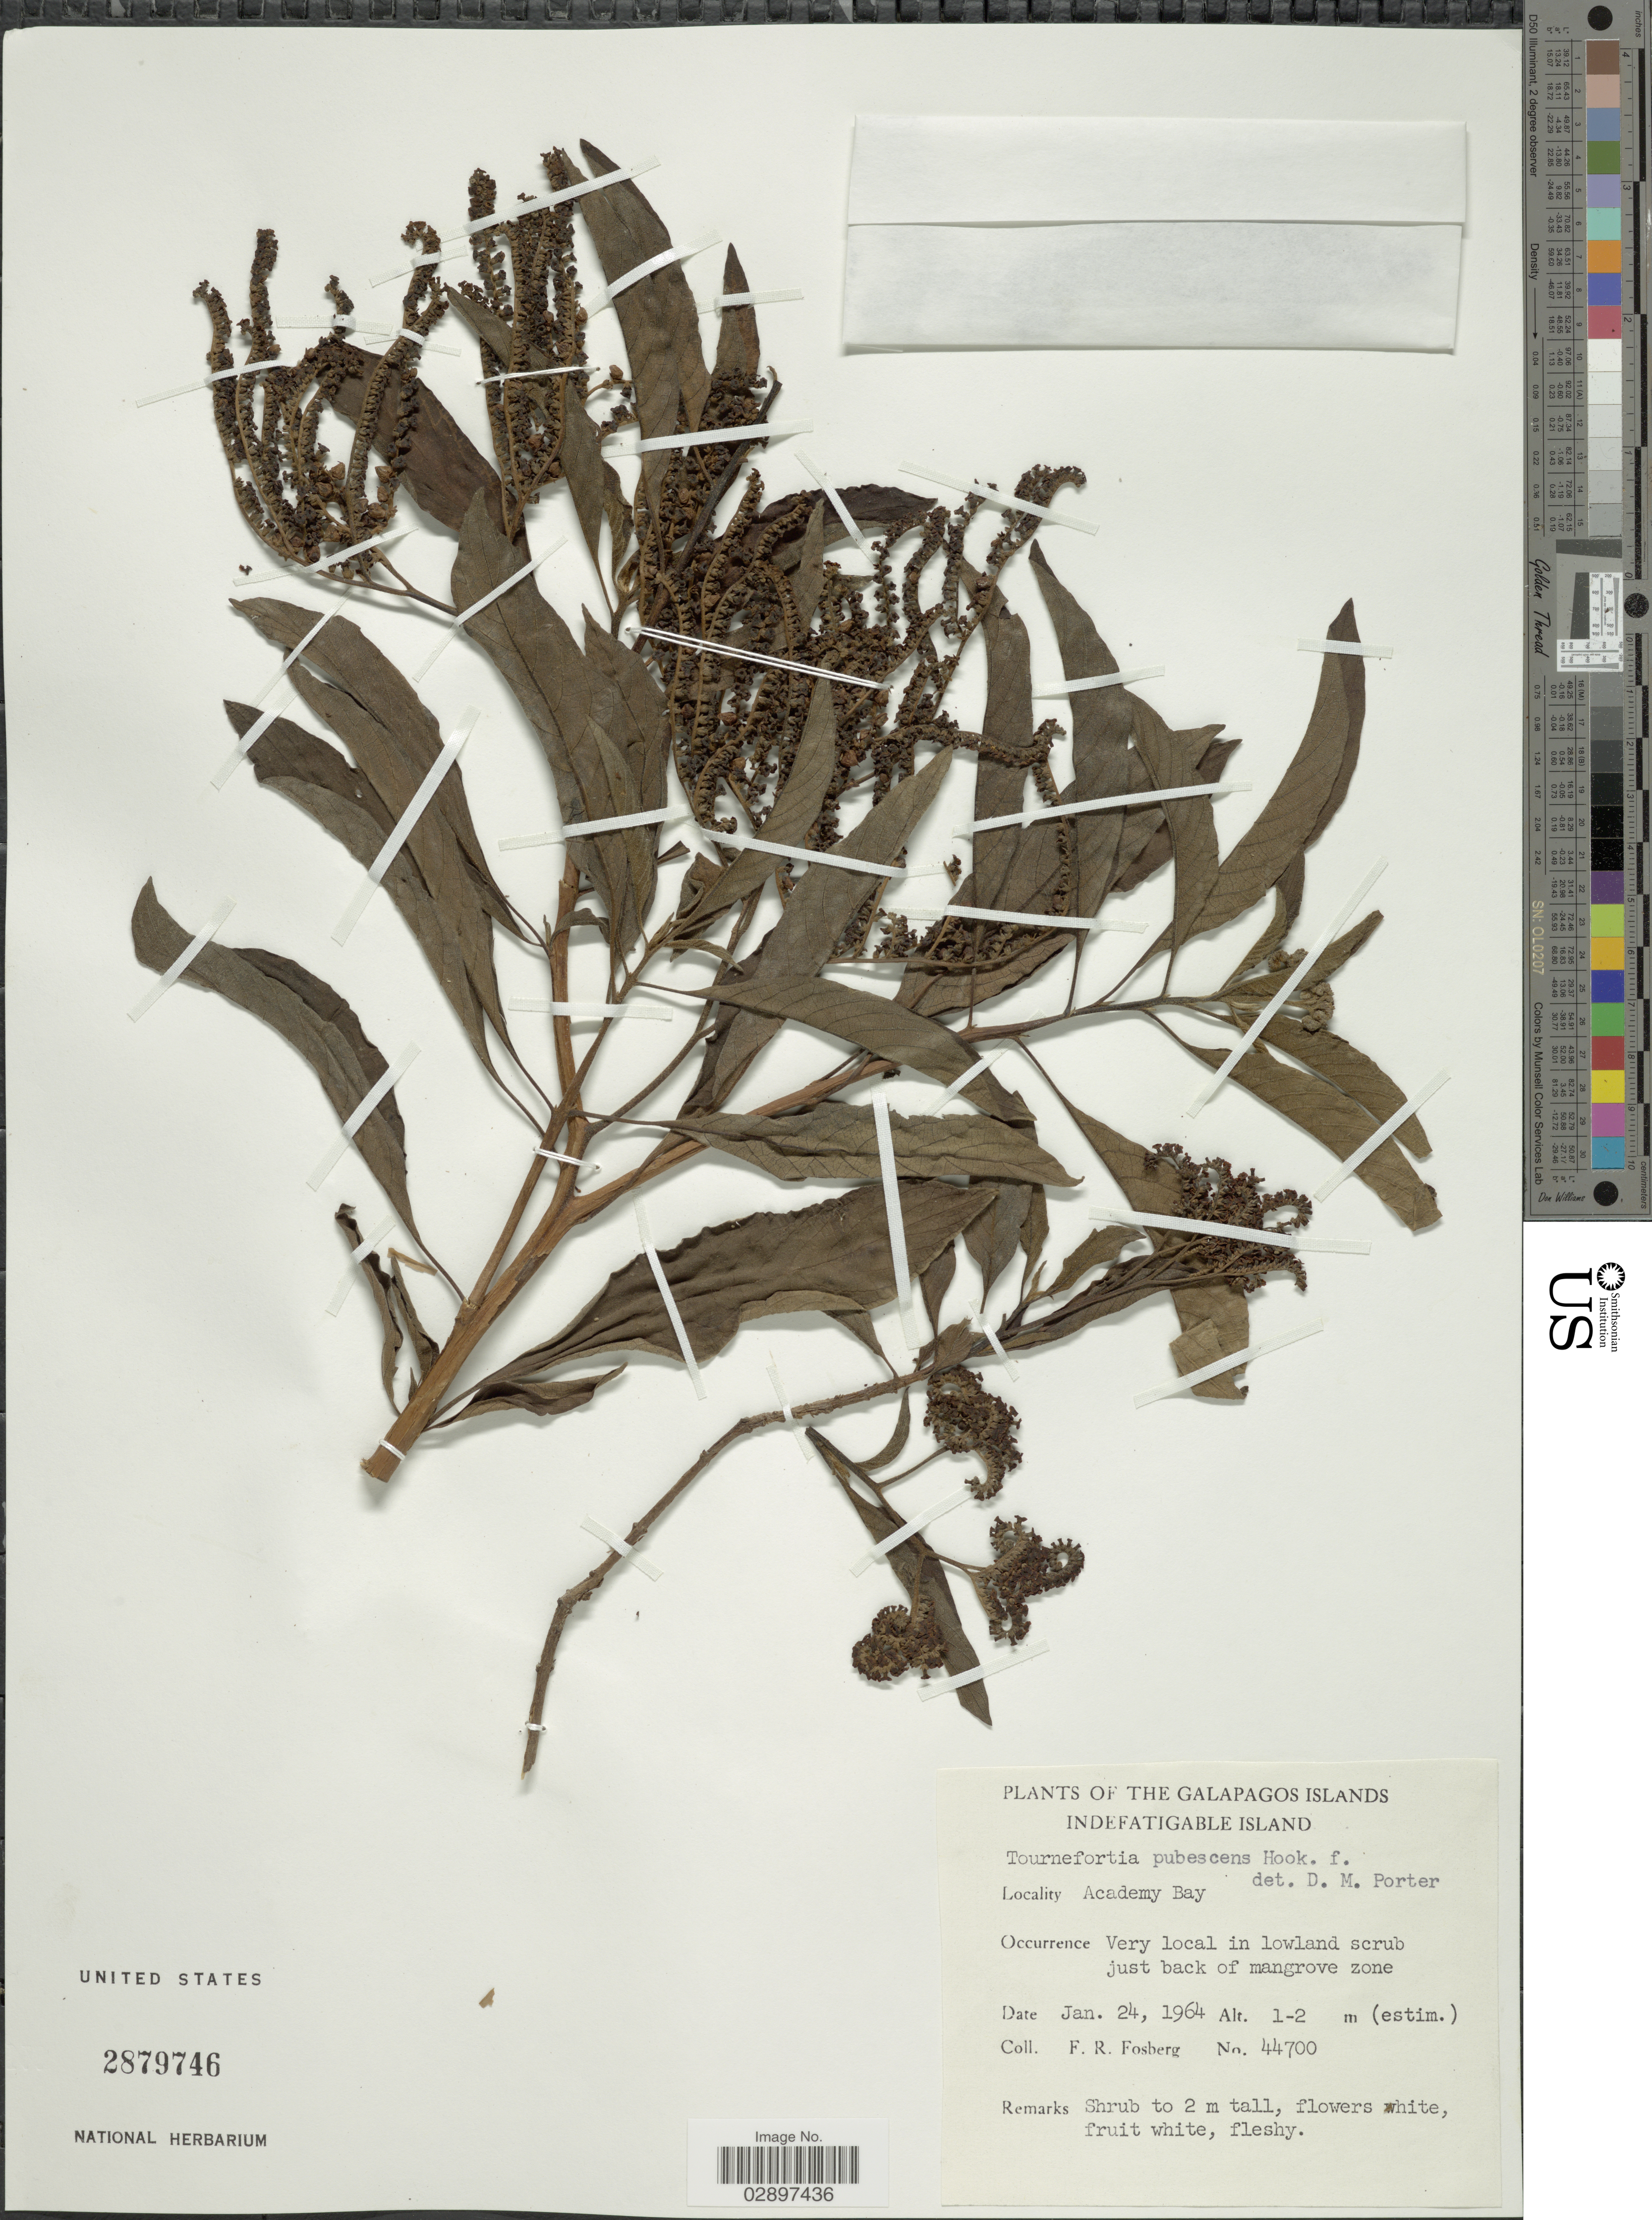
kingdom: Plantae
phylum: Tracheophyta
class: Magnoliopsida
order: Boraginales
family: Heliotropiaceae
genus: Tournefortia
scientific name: Tournefortia pubescens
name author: Hook. f.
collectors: F. R. Fosberg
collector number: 44700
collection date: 1964-01-24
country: Ecuador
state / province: Colón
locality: The Galapagos Islands. Indefatigable Island. Academy Bay.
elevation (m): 1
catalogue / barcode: US 2879746